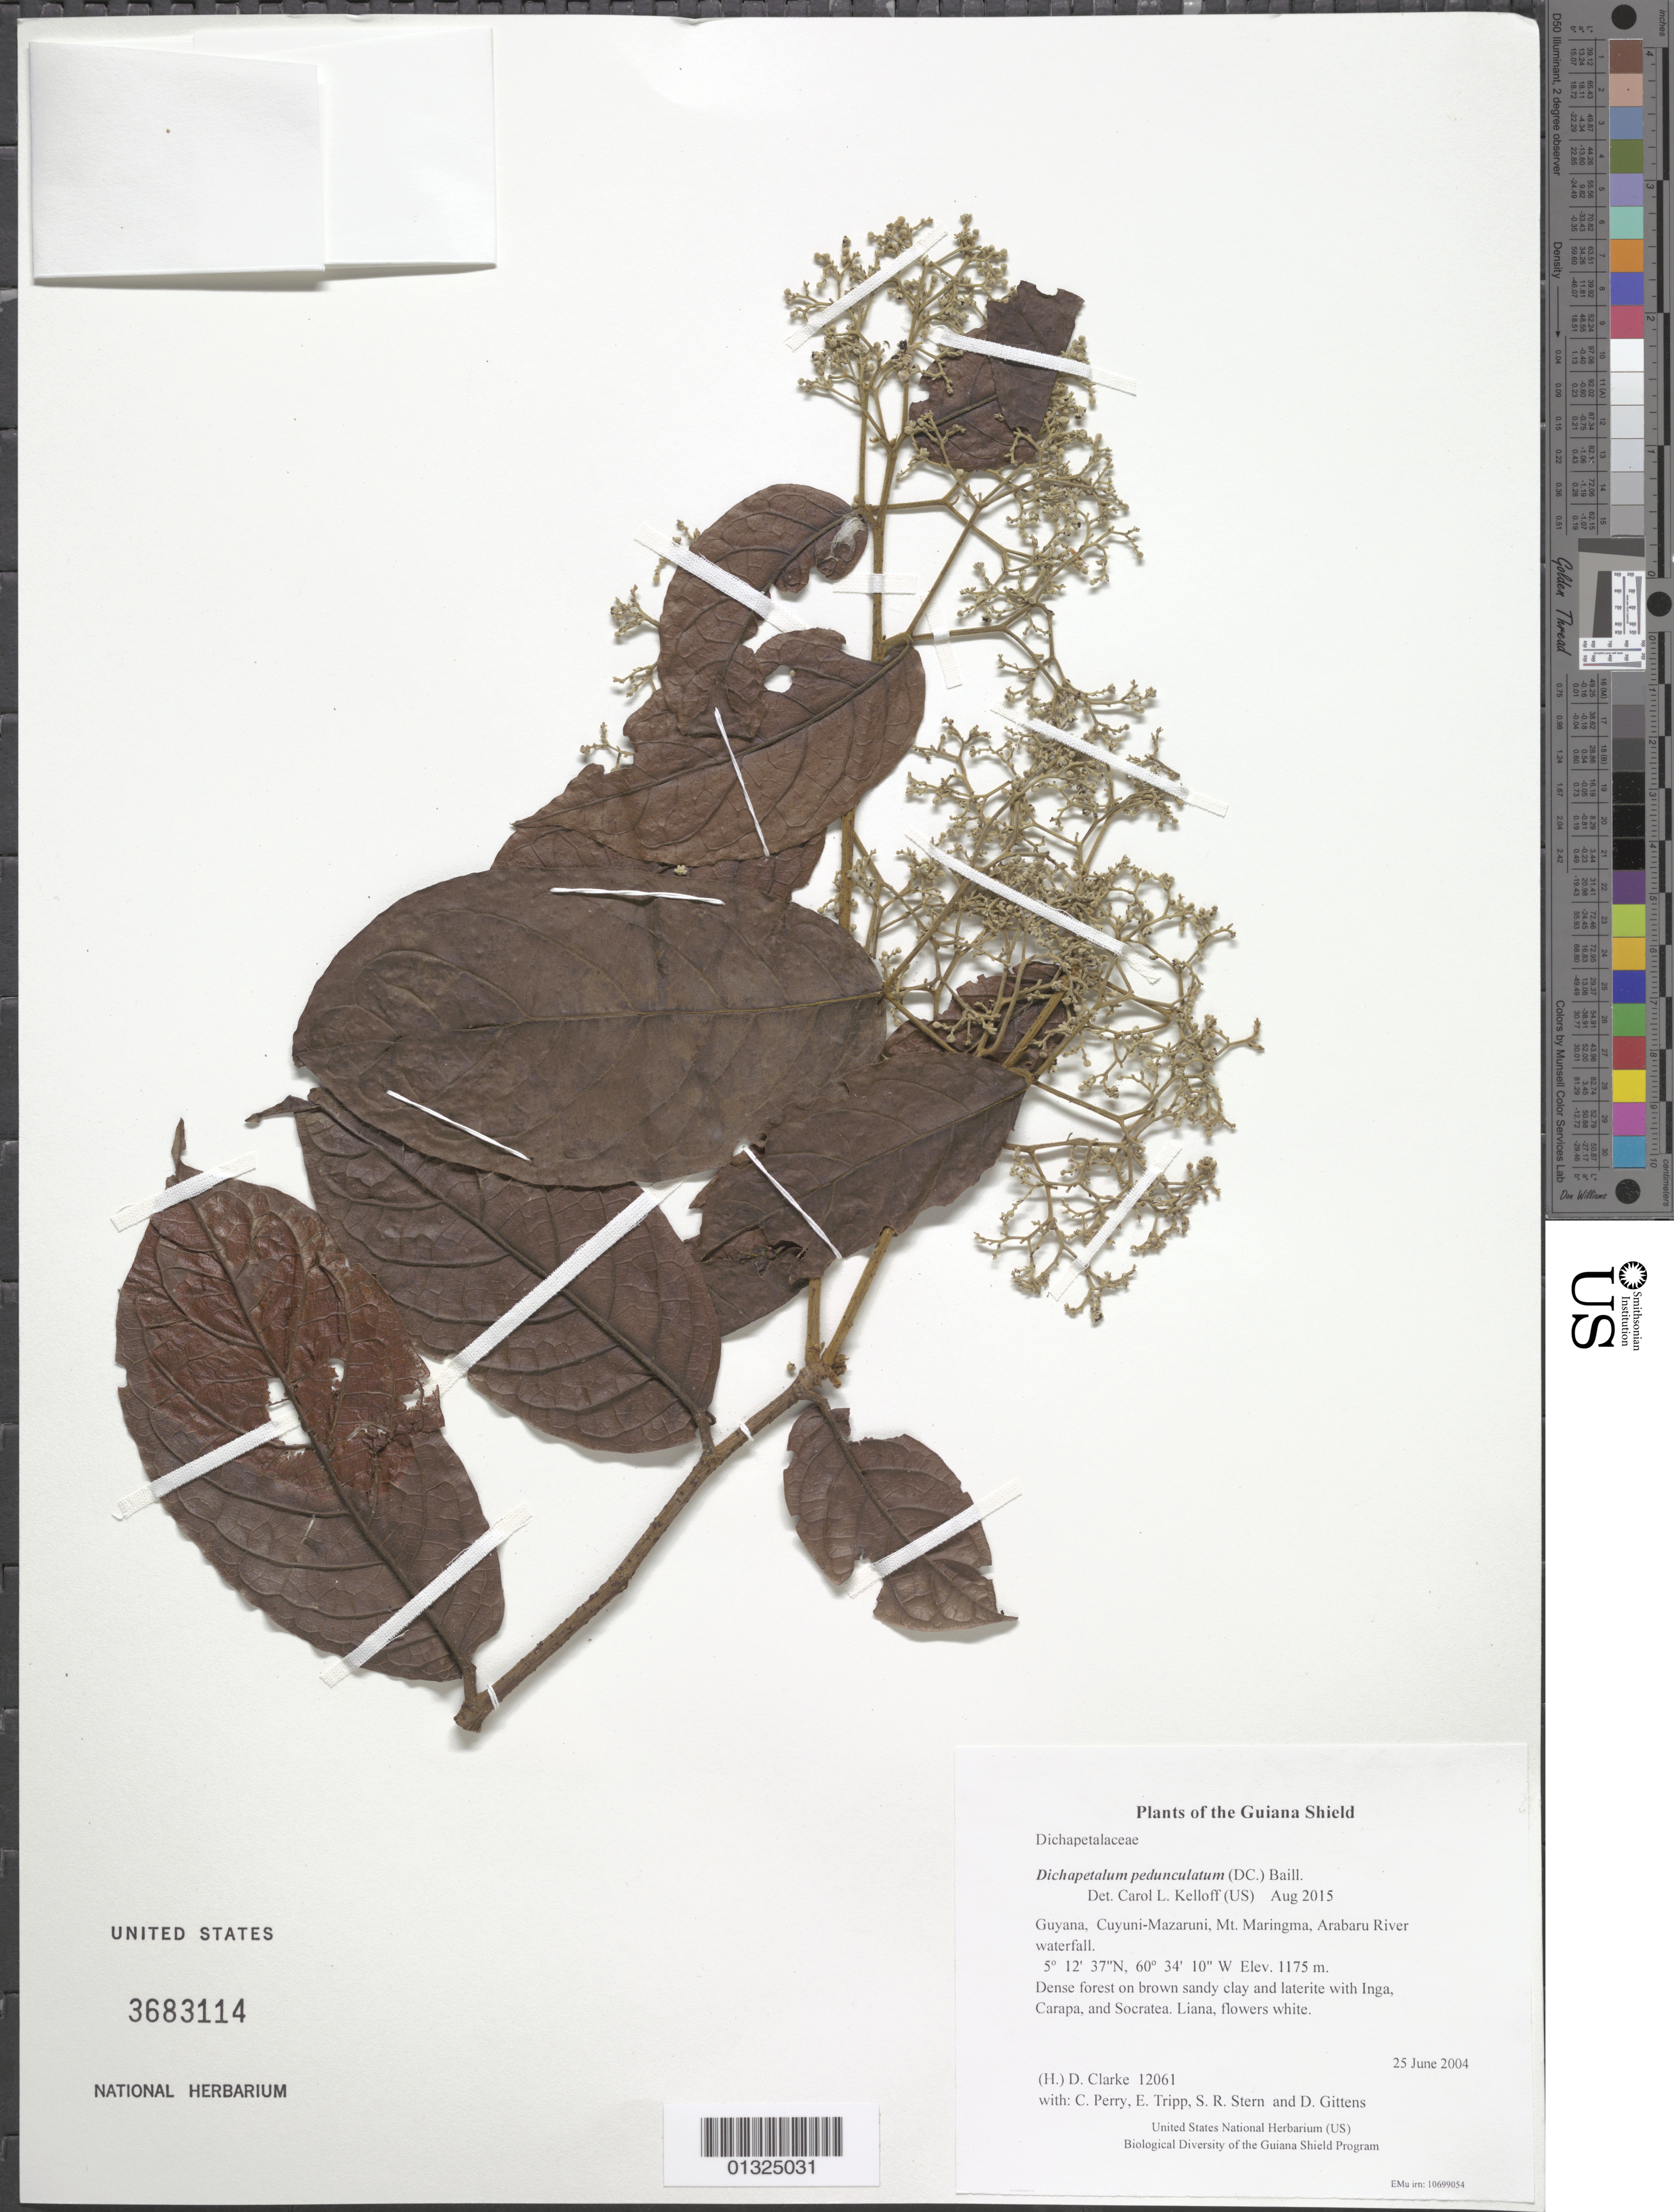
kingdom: Plantae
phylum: Tracheophyta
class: Magnoliopsida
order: Malpighiales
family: Dichapetalaceae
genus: Dichapetalum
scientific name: Dichapetalum pedunculatum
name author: (DC.) Baill.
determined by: Kelloff, Carol L., (US), Smithsonian Institution - National Museum of Natural History (UNITED STATES)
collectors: H. D. Clarke, C. Perry, E. Tripp, S. R. Stern & D. Gittens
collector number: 12061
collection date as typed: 25 June 2004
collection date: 2004-06-25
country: Guyana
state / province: Cuyuni-Mazaruni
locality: Mt. Maringma, Arabaru River waterfall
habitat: Dense forest on brown sandy clay and laterite with Inga, Carapa, and Socratea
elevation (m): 1175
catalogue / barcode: US 3683114